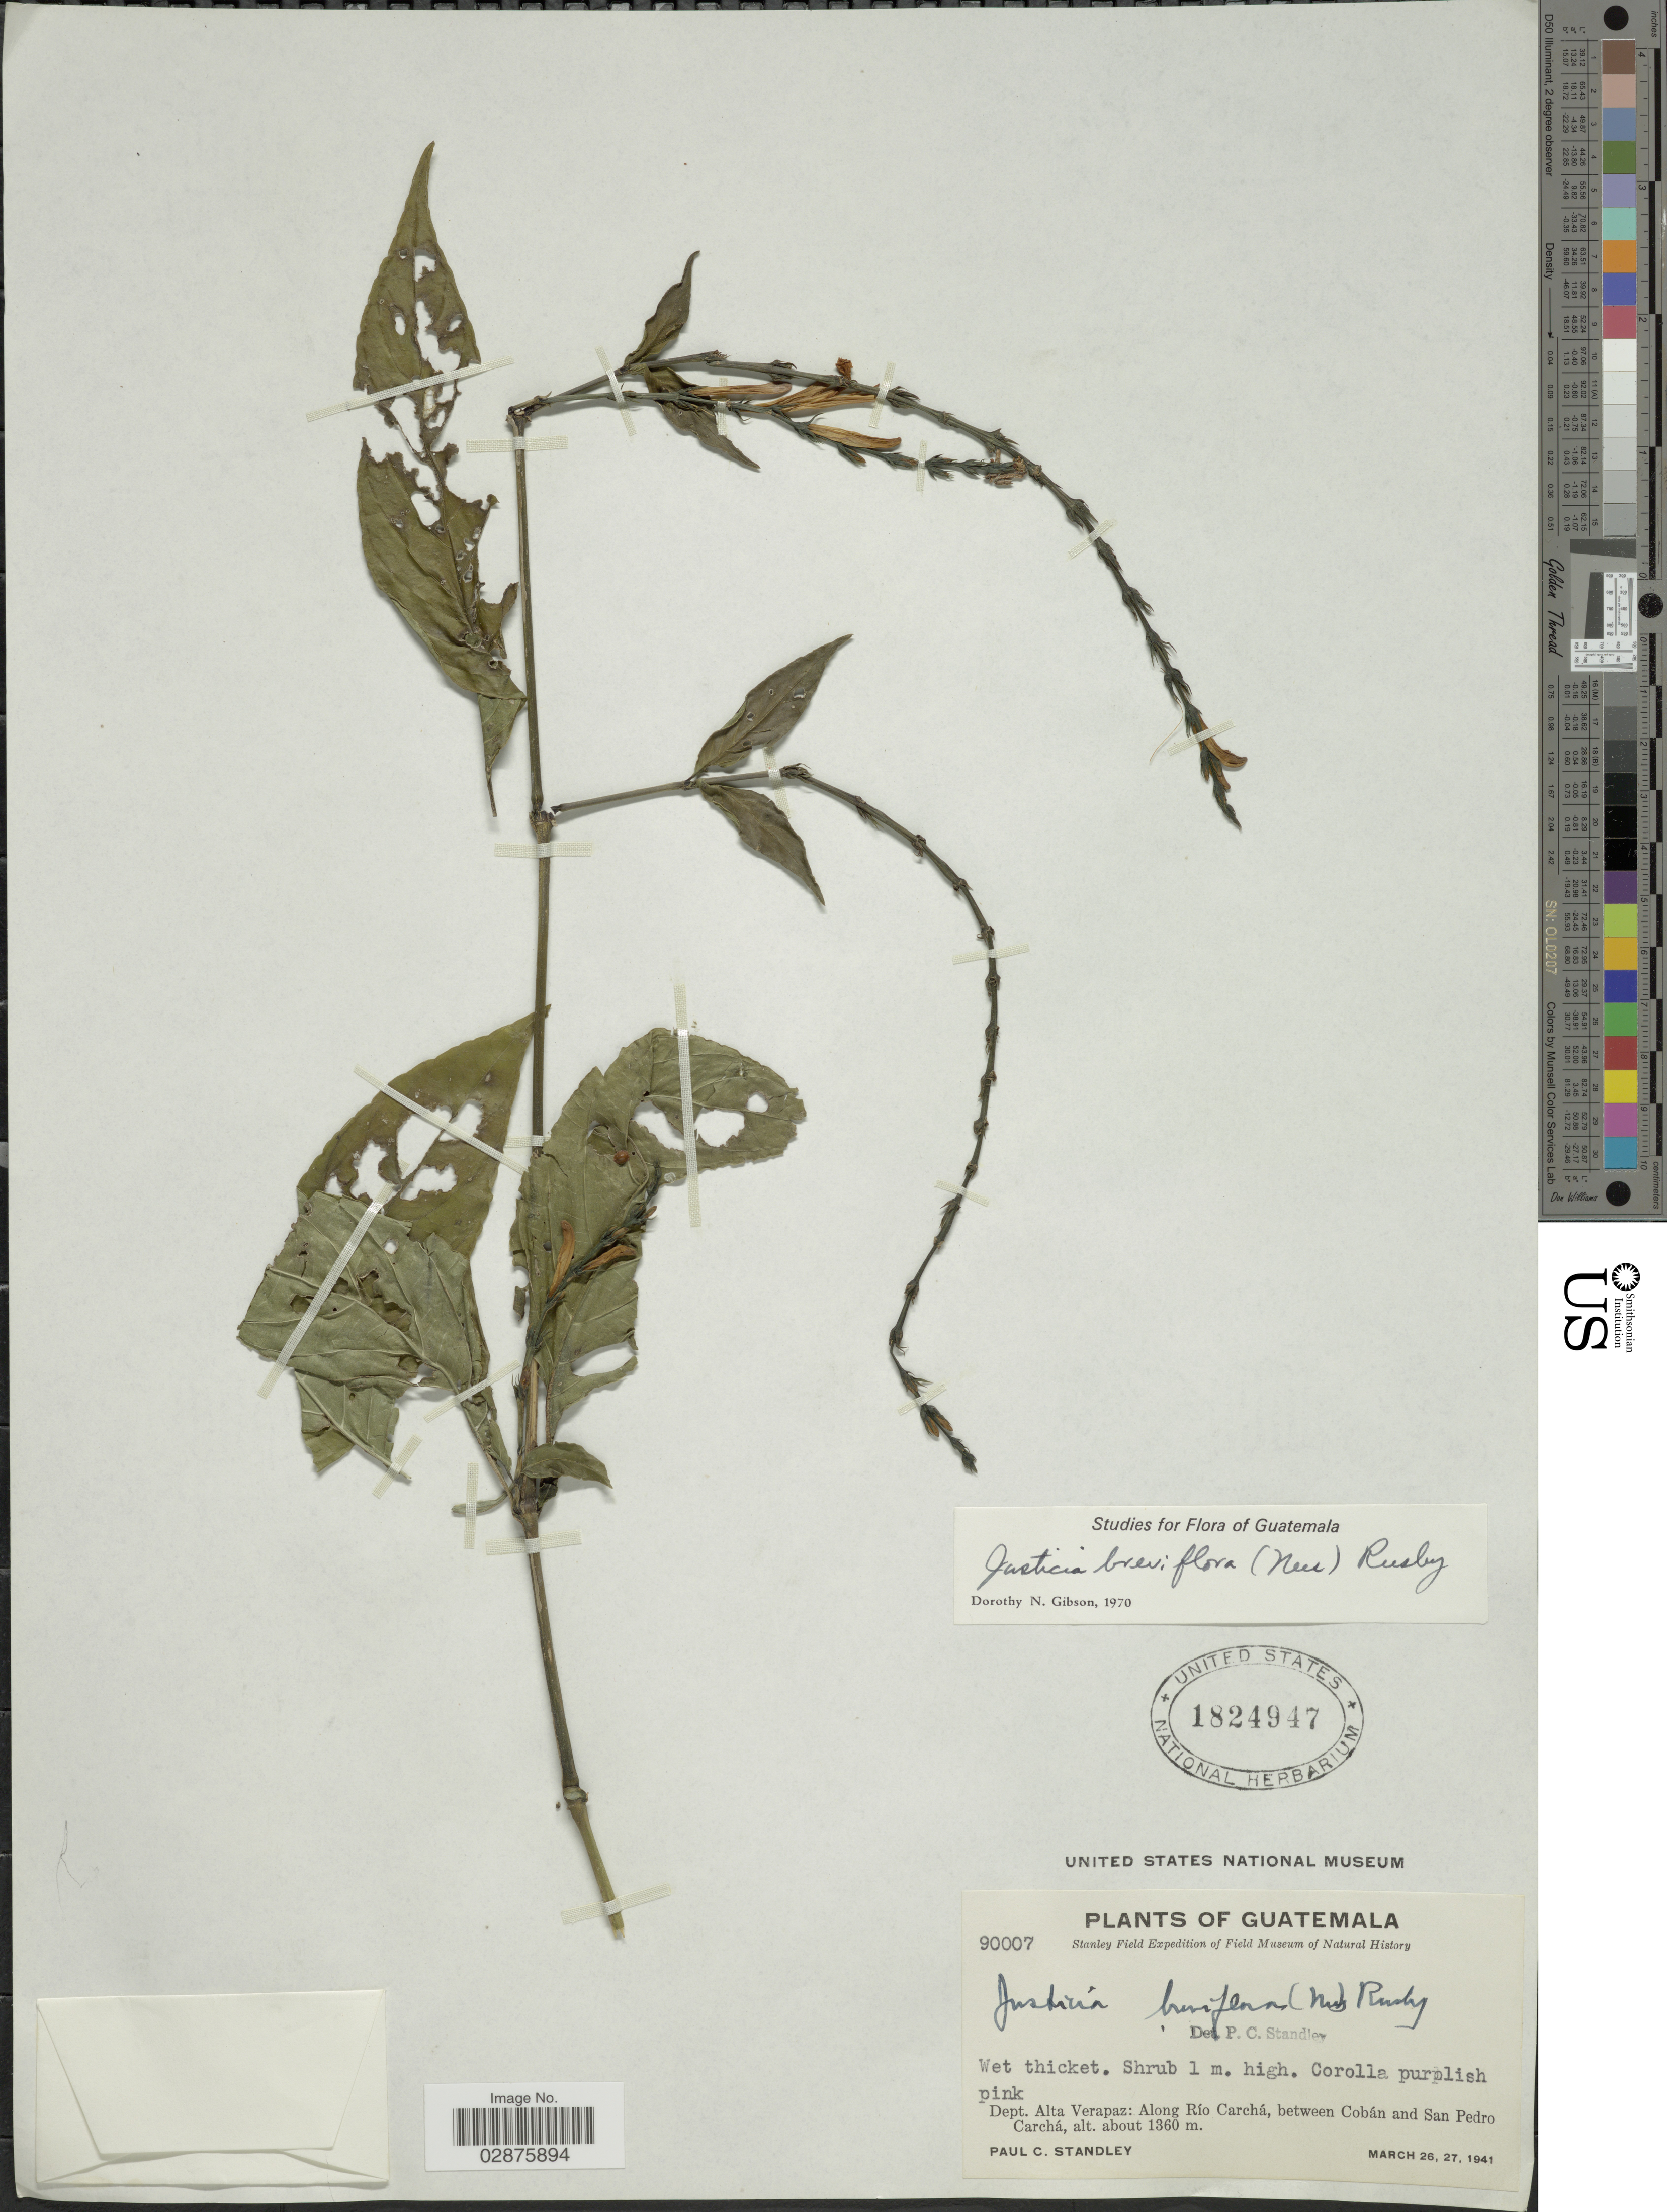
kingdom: Plantae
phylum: Tracheophyta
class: Magnoliopsida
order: Lamiales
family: Acanthaceae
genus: Justicia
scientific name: Justicia breviflora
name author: (Nees) Rusby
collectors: P. C. Standley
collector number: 90007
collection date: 1941-03-26/1941-03-27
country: Guatemala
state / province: Alta Verapaz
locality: Dept. Alta Verapaz, Along Río Carchá, between Cobán and San Pedro Carchá.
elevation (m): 1360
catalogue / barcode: US 1824947